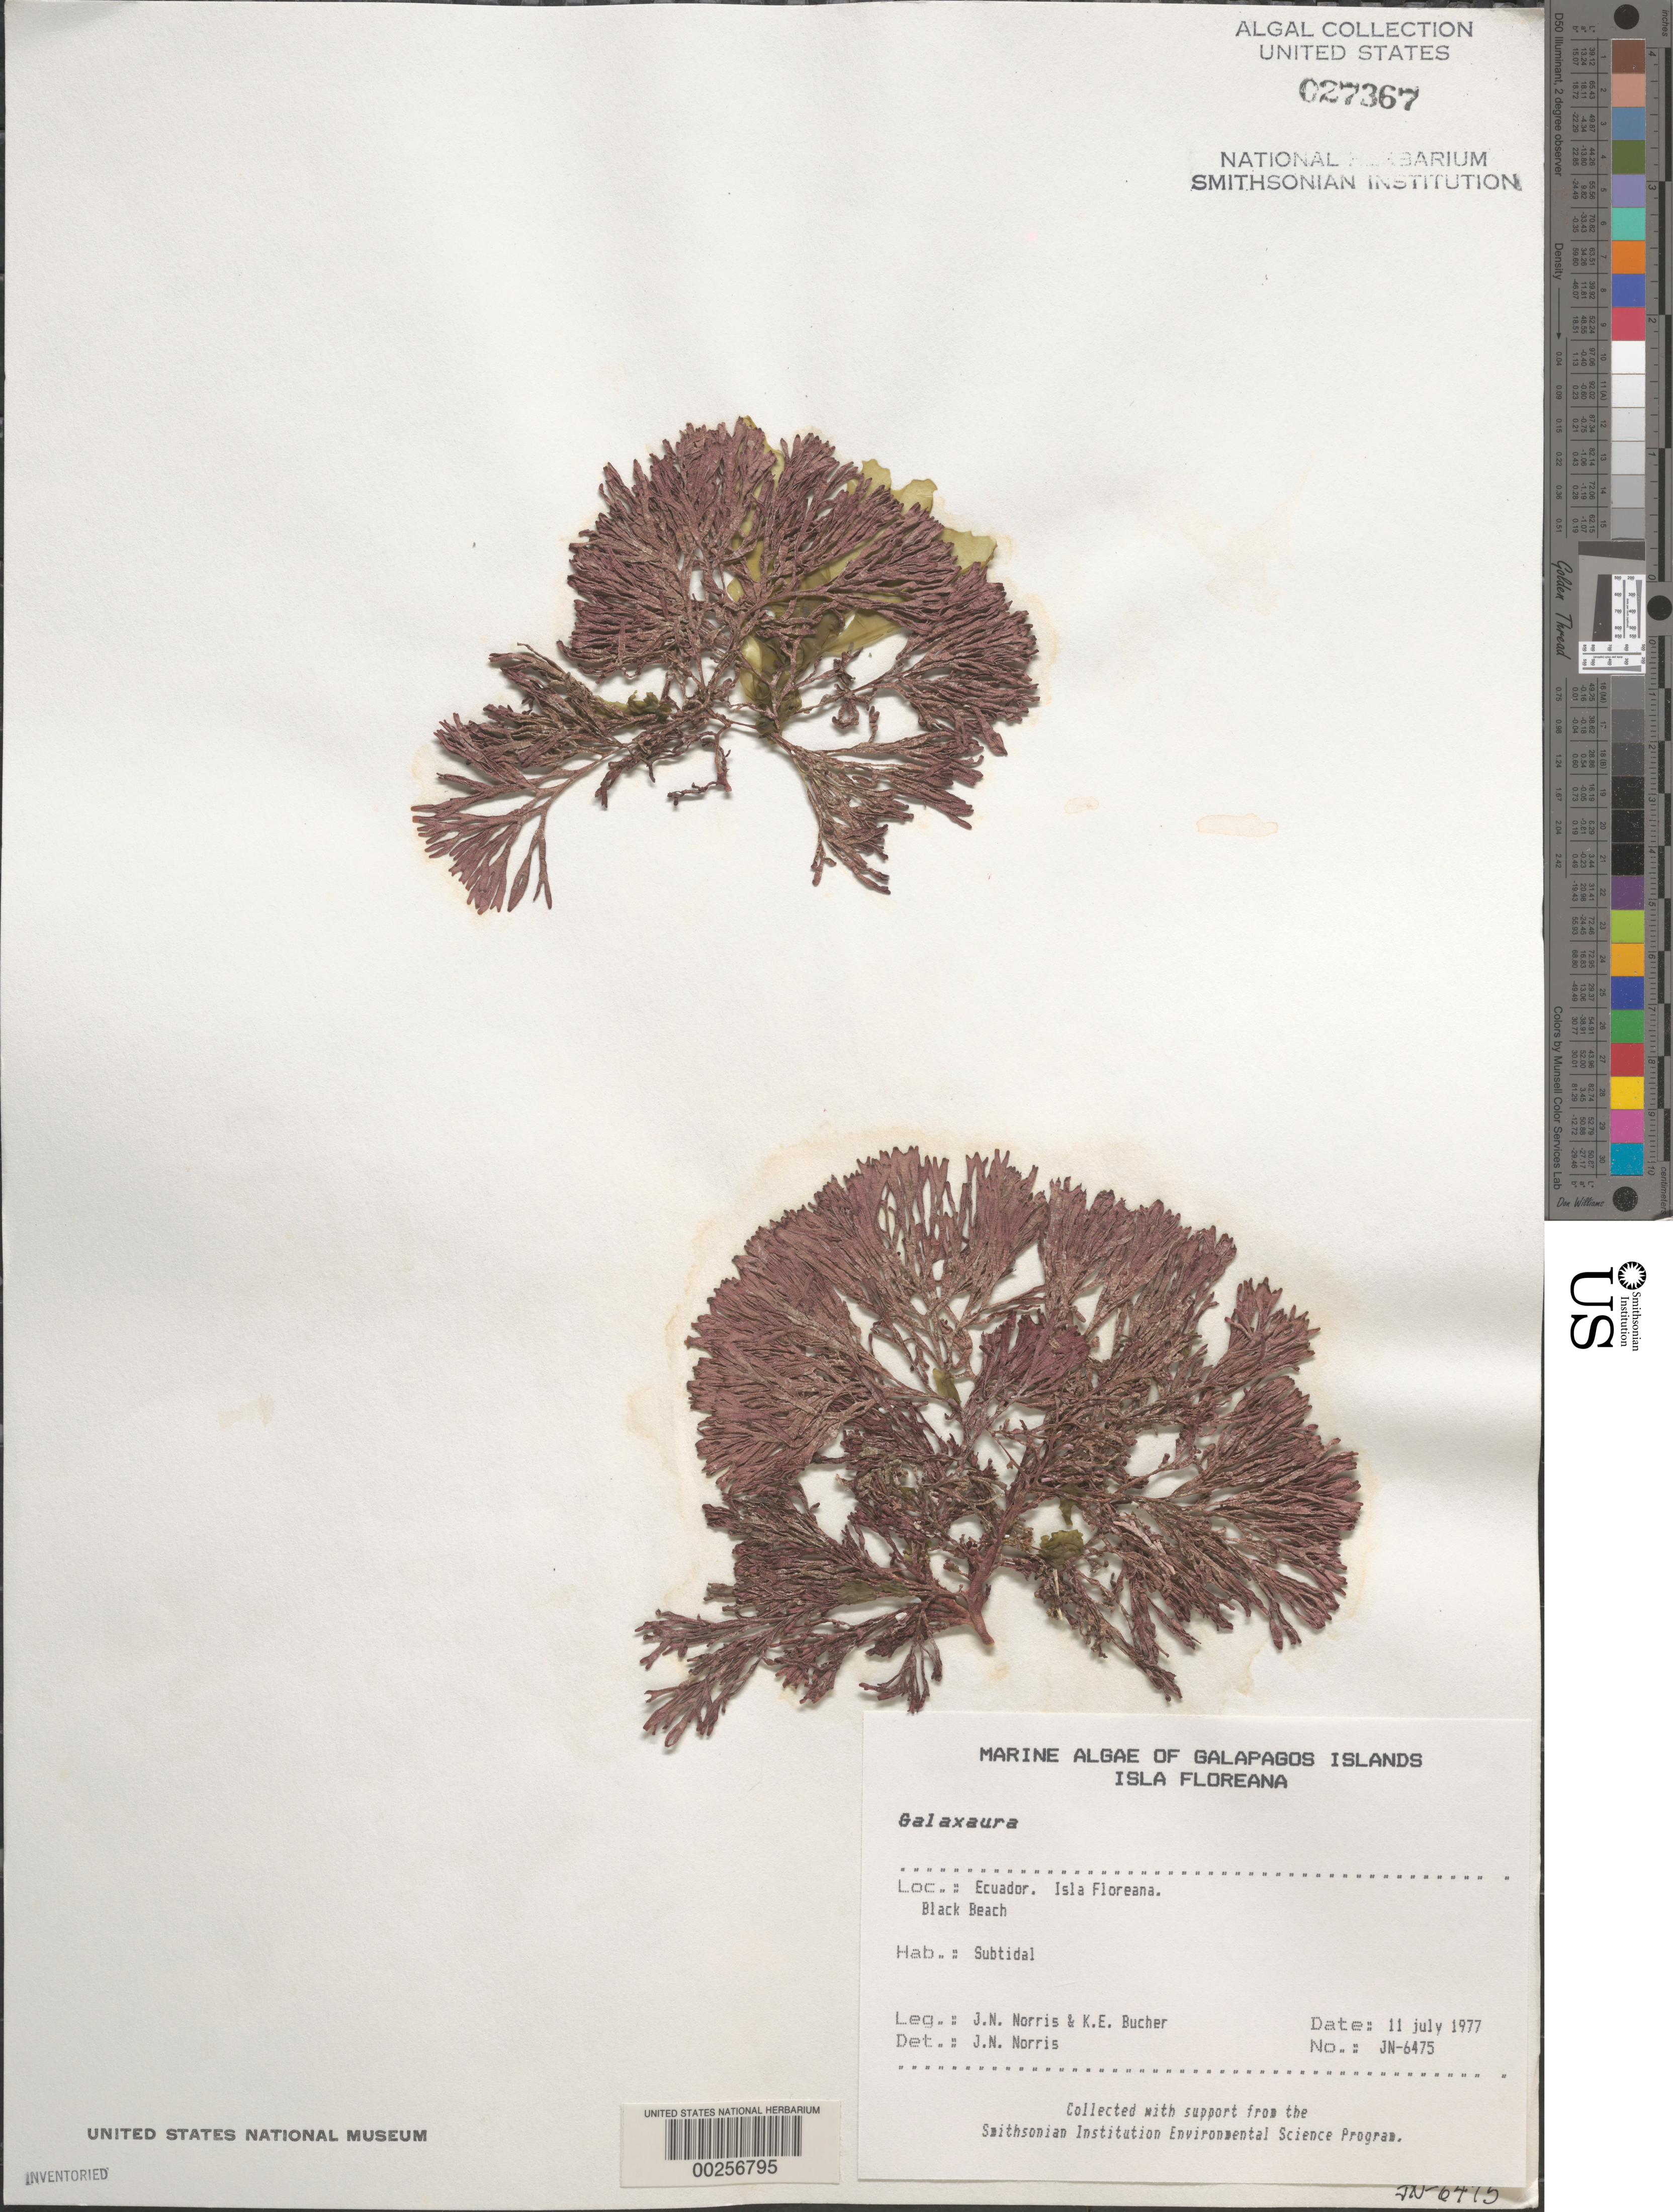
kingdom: Plantae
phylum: Rhodophyta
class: Florideophyceae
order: Nemaliales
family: Galaxauraceae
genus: Galaxaura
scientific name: Galaxaura sp.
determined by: Norris, James N.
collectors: J. N. Norris & K. E. Bucher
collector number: JN-6475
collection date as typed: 11 Jul 1977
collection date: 1977-07-11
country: Ecuador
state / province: Colón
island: Floreana [Charles, Santa Maria]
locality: Black Beach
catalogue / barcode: US 27367